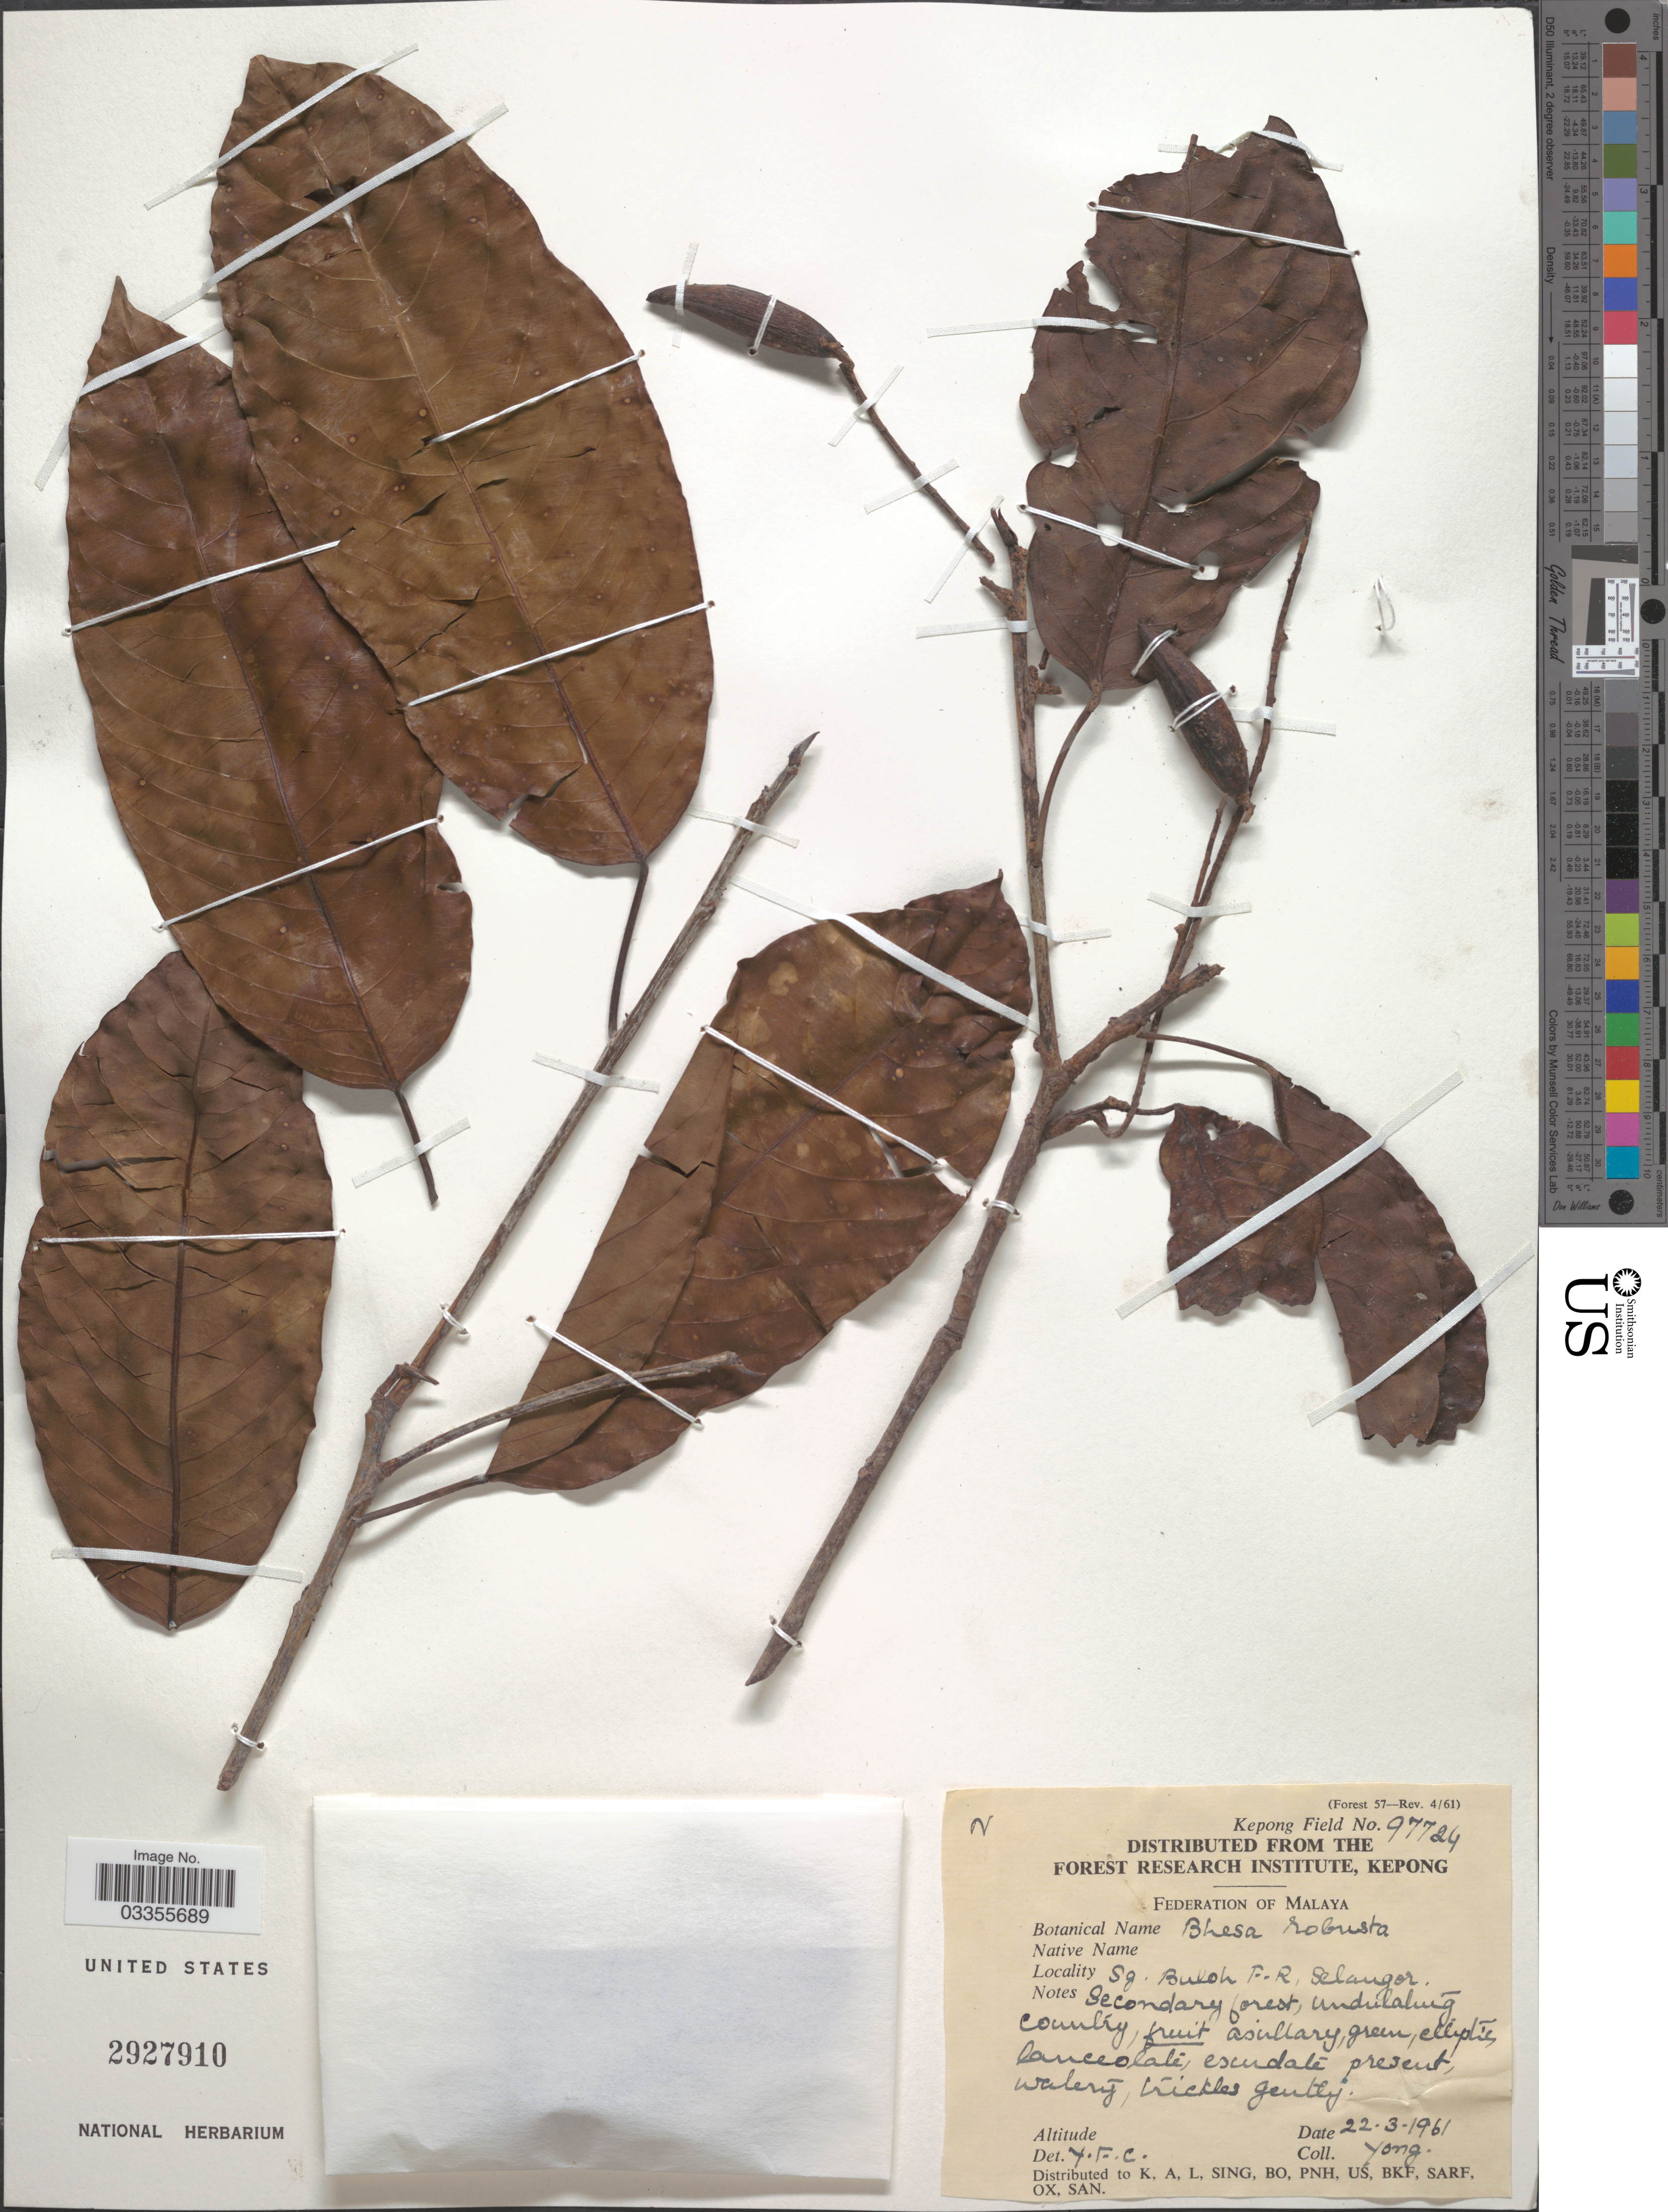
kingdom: Plantae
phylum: Tracheophyta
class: Magnoliopsida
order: Malpighiales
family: Centroplacaceae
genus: Bhesa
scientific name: Bhesa robusta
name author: (Roxb.) Ding Hou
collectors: -. Yong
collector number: Kepong Field 97724?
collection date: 1961-03-22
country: Malaysia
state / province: Selangor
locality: Sg. Buloh F. R.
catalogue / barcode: US 2927910